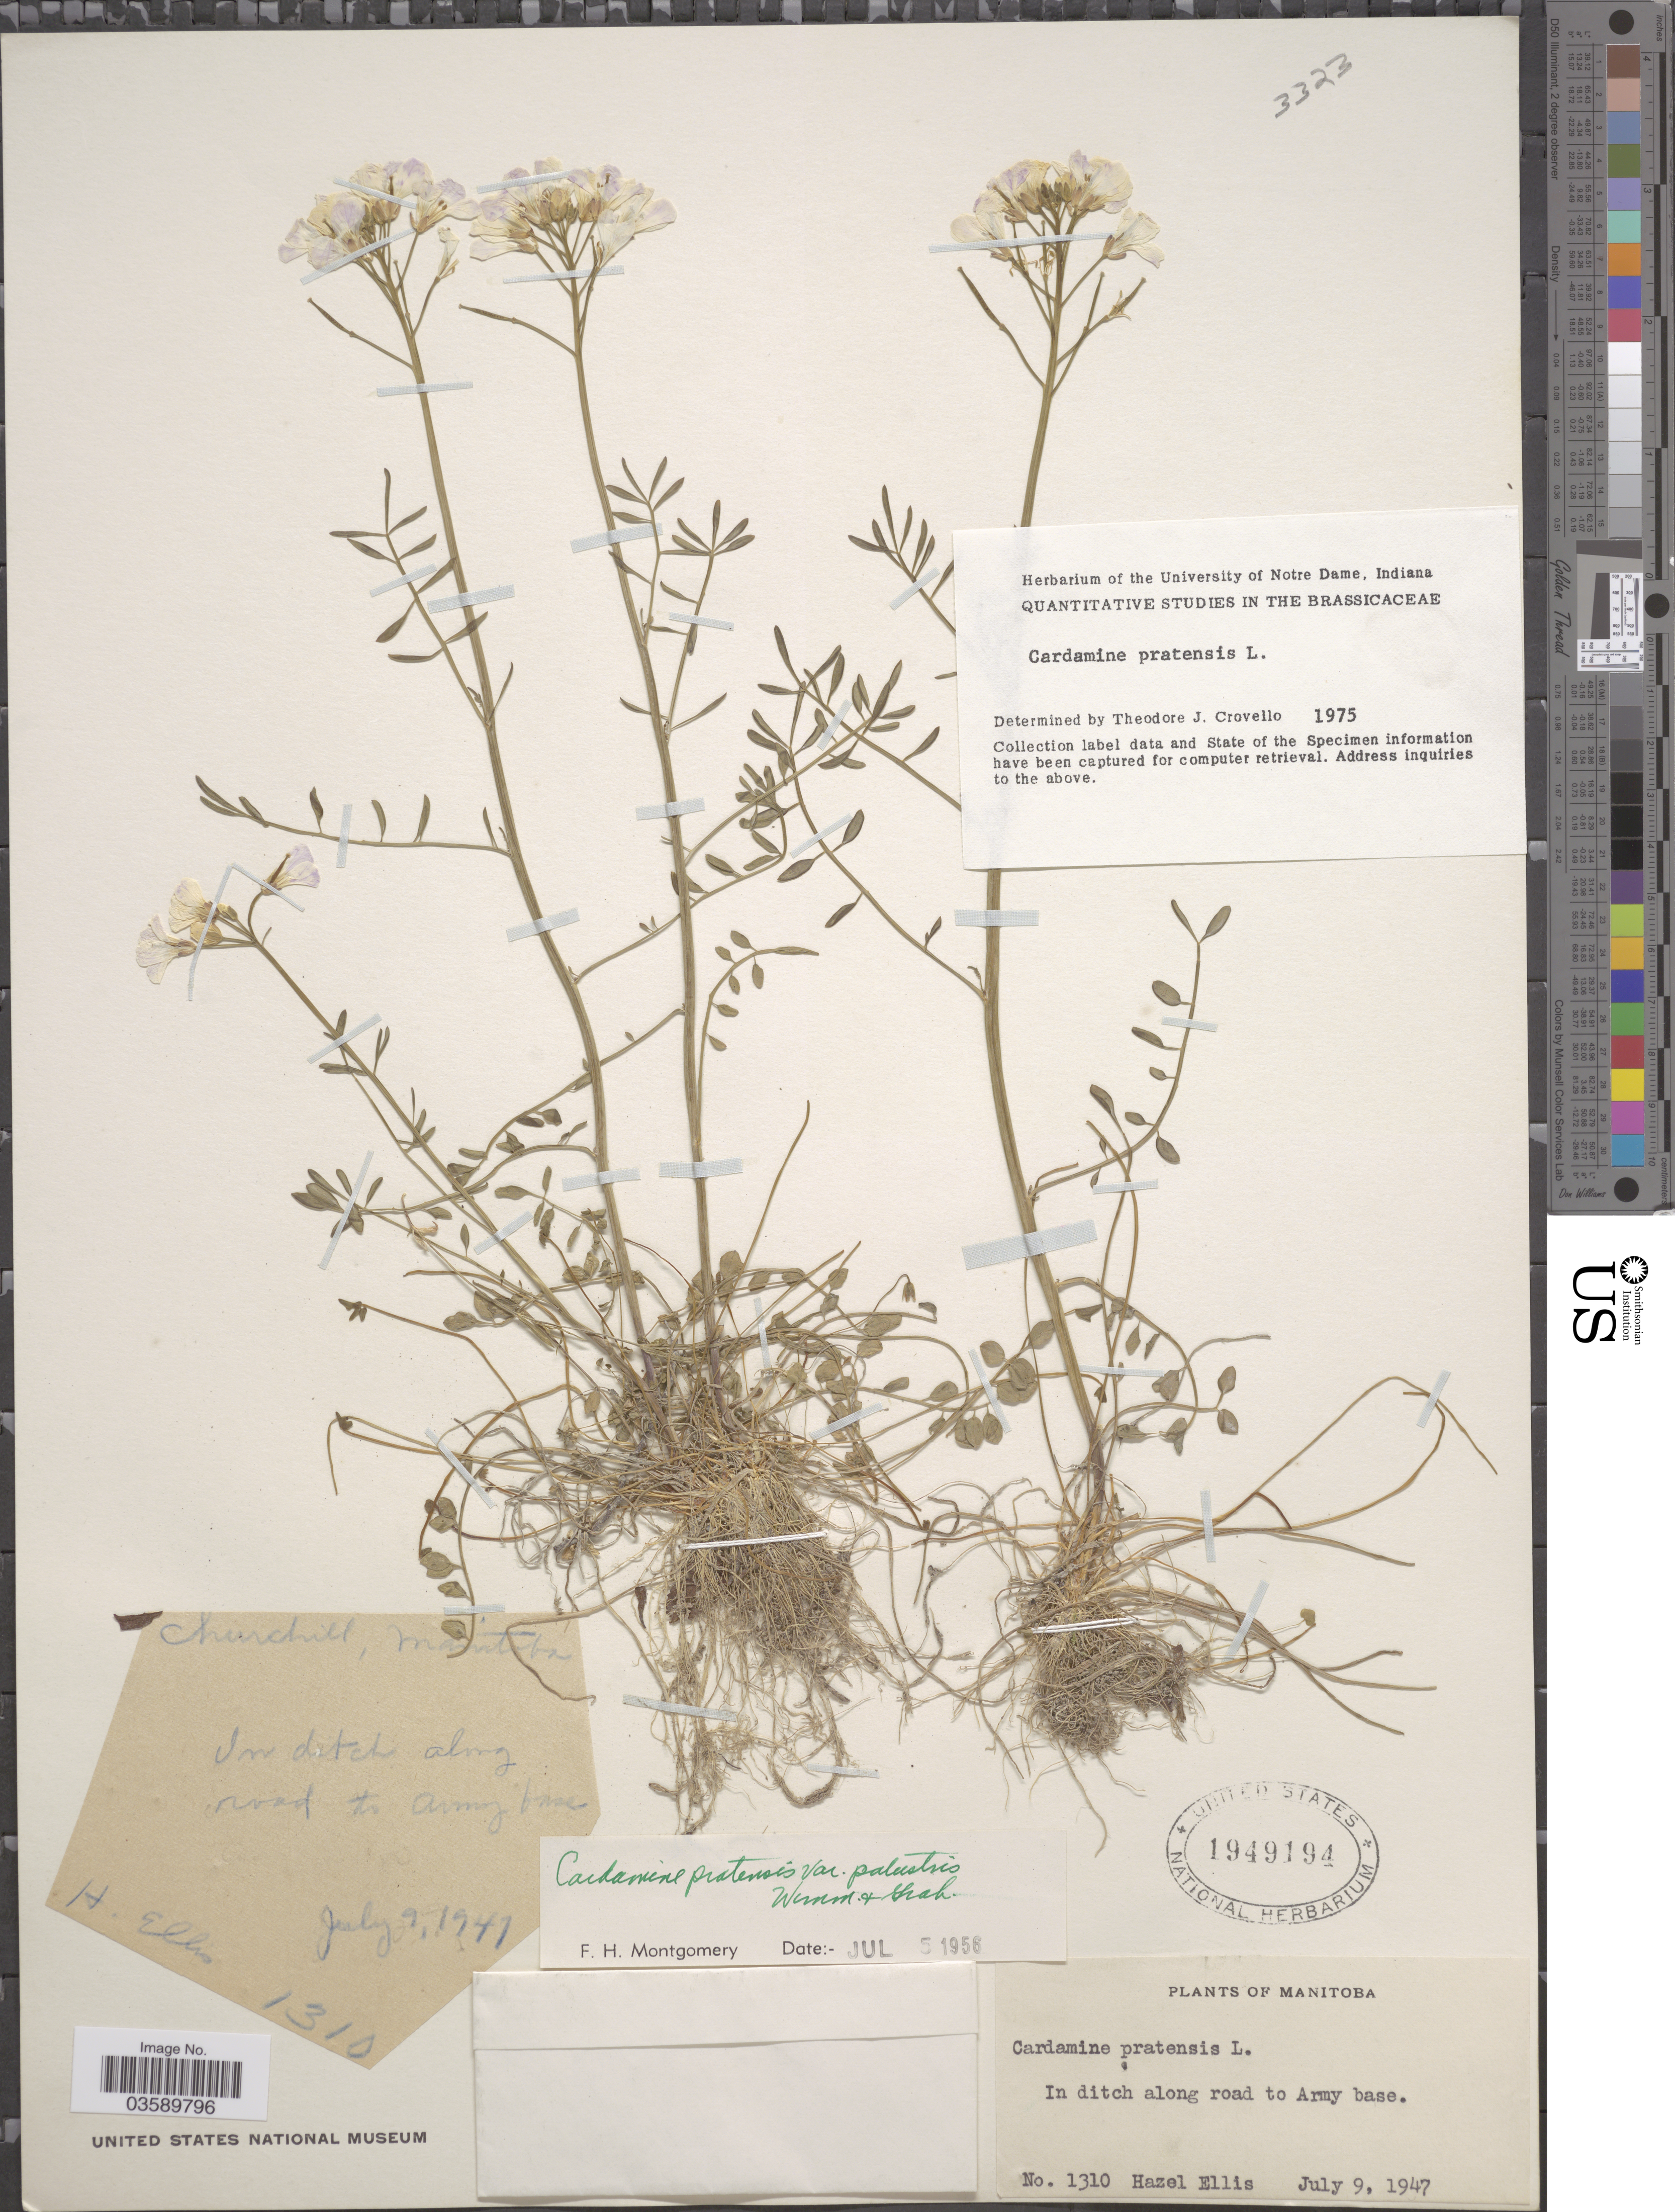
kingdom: Plantae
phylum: Tracheophyta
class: Magnoliopsida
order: Brassicales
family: Brassicaceae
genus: Cardamine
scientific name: Cardamine pratensis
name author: L.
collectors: H. Ellis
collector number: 1310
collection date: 1947-07-09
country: Canada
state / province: Manitoba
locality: In ditch along road to Army base.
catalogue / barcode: US 1949194